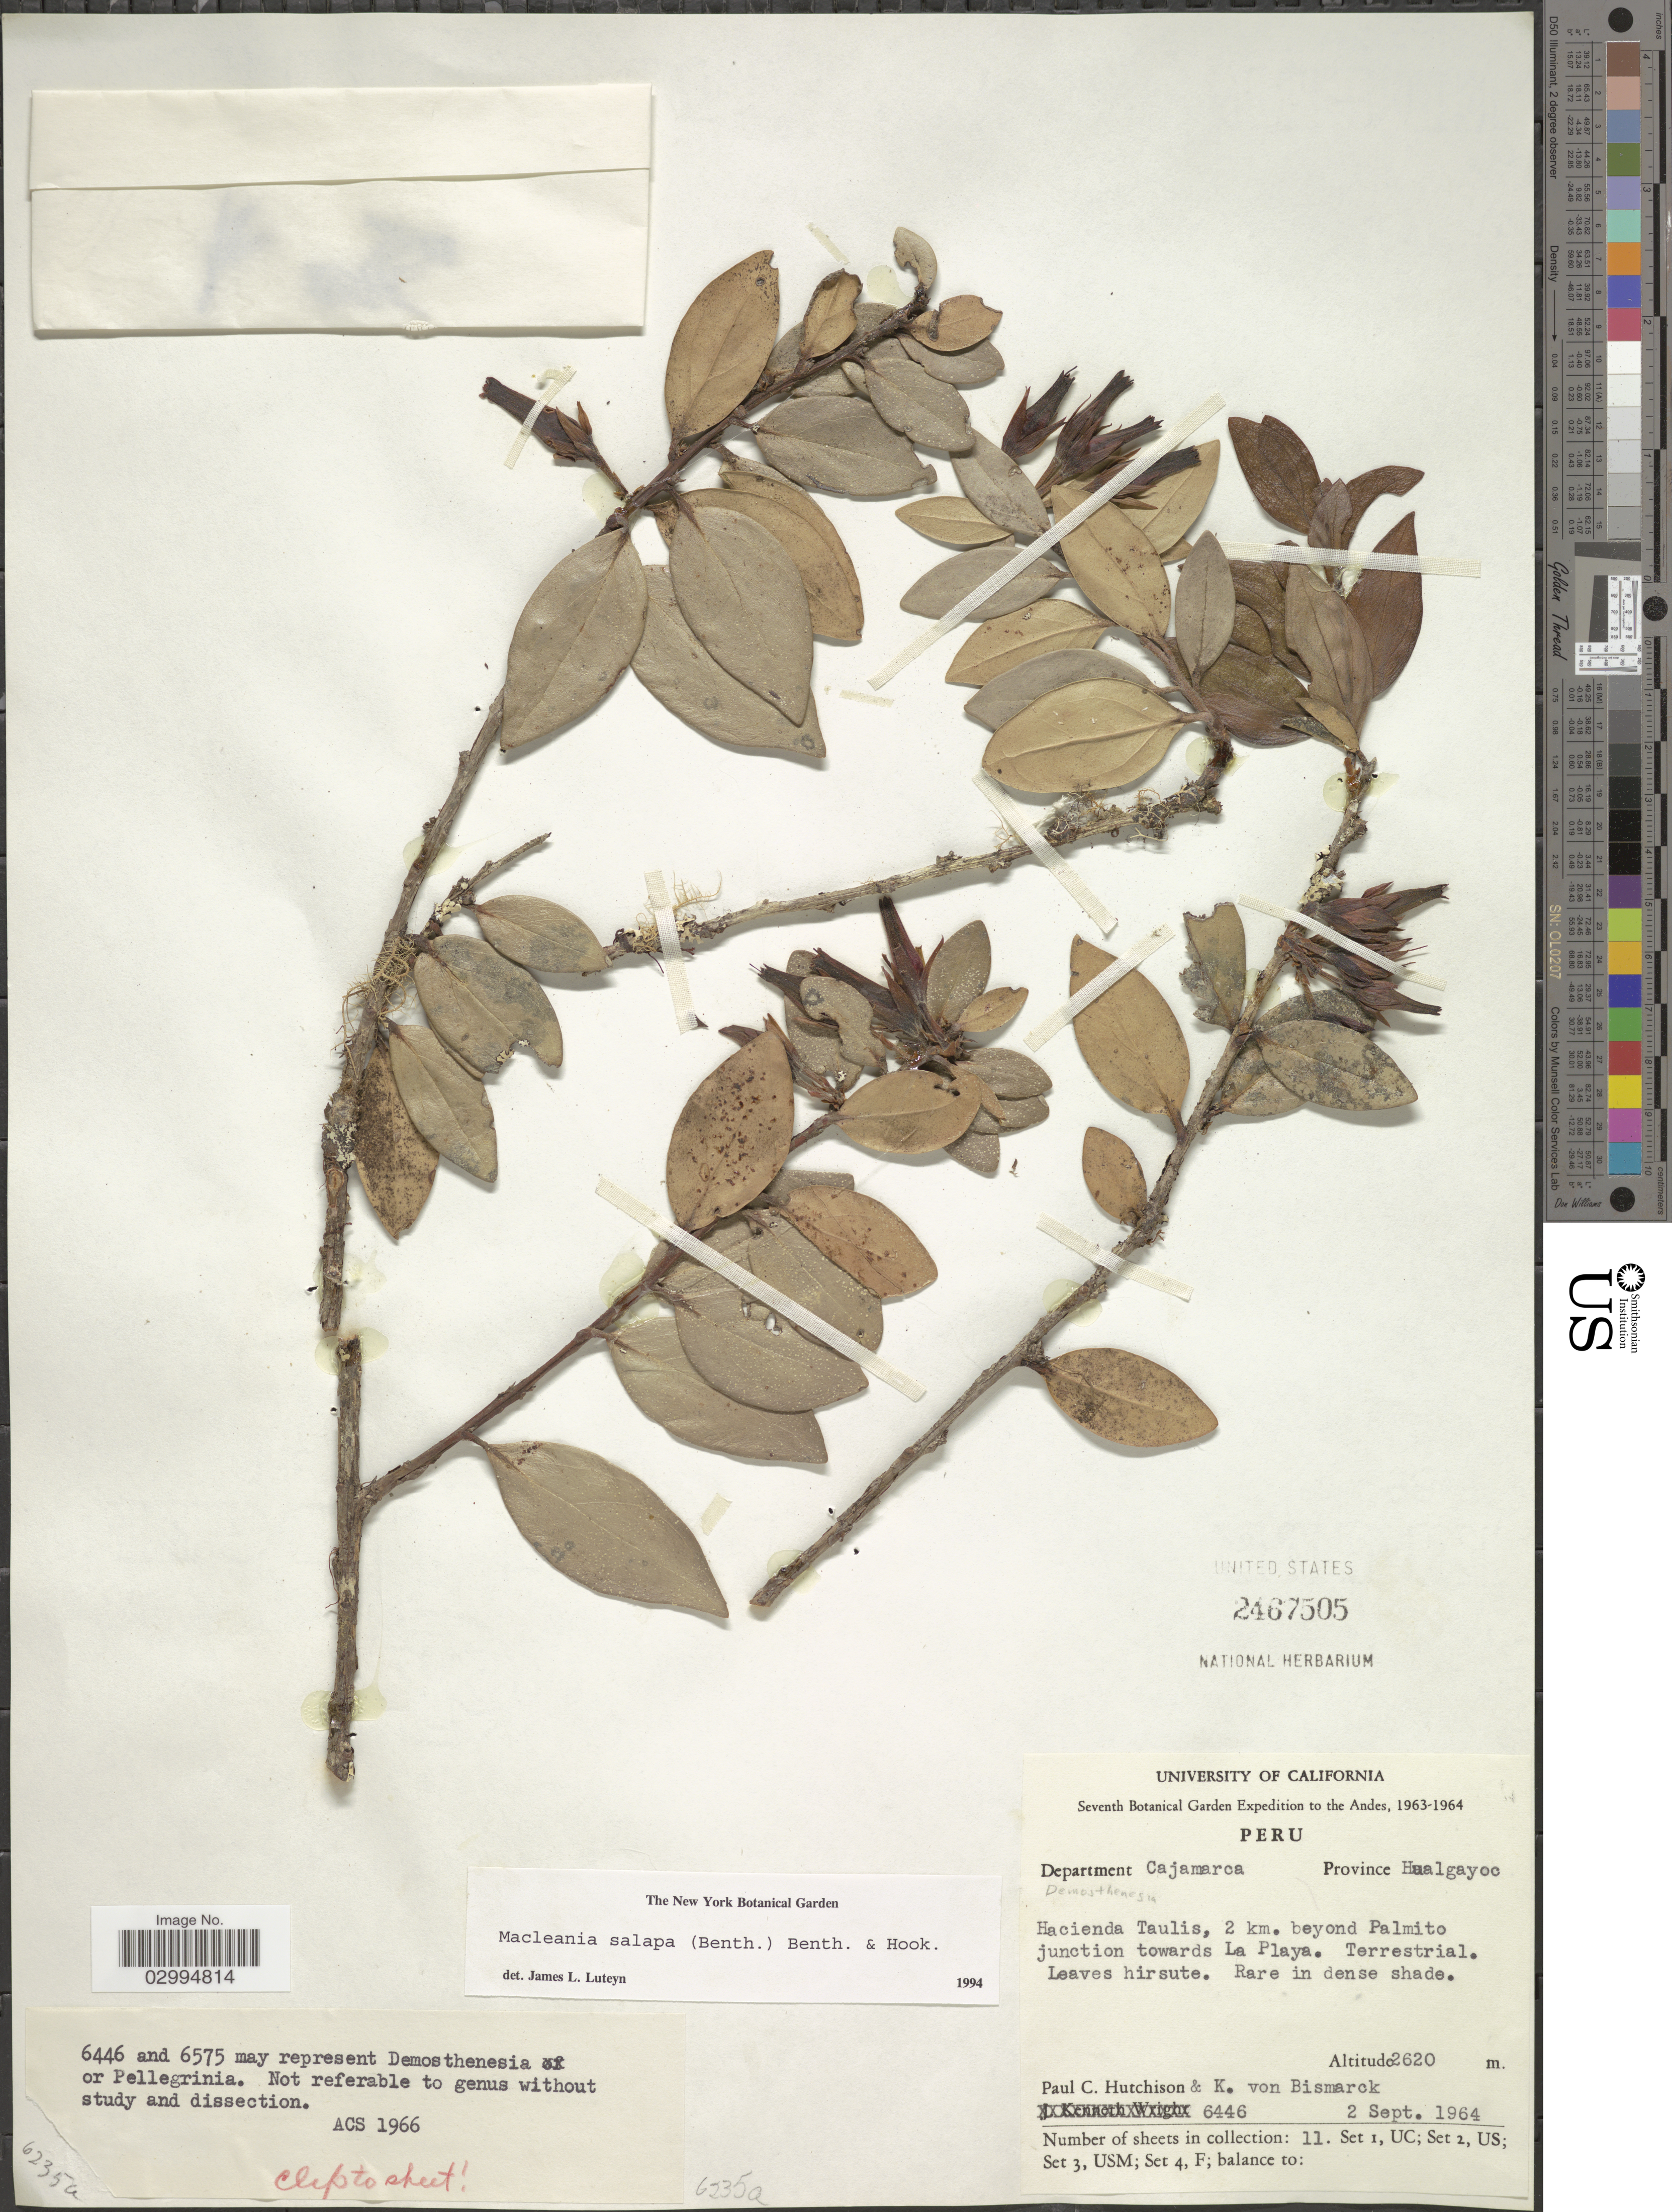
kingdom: Plantae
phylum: Tracheophyta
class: Magnoliopsida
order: Ericales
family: Ericaceae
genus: Macleania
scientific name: Macleania salapa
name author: (Benth.) Benth. & Hook. f. ex Drake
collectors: P. C. Hutchison & K. von Bismarck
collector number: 6446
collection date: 1964-09-02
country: Peru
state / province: Cajamarca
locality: The Andes. Department Cajamarca. Province Hualgayoc. Hacienda Taulis, 2 km. beyond Palmito junction towards La Playa.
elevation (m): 2620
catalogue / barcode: US 2467505